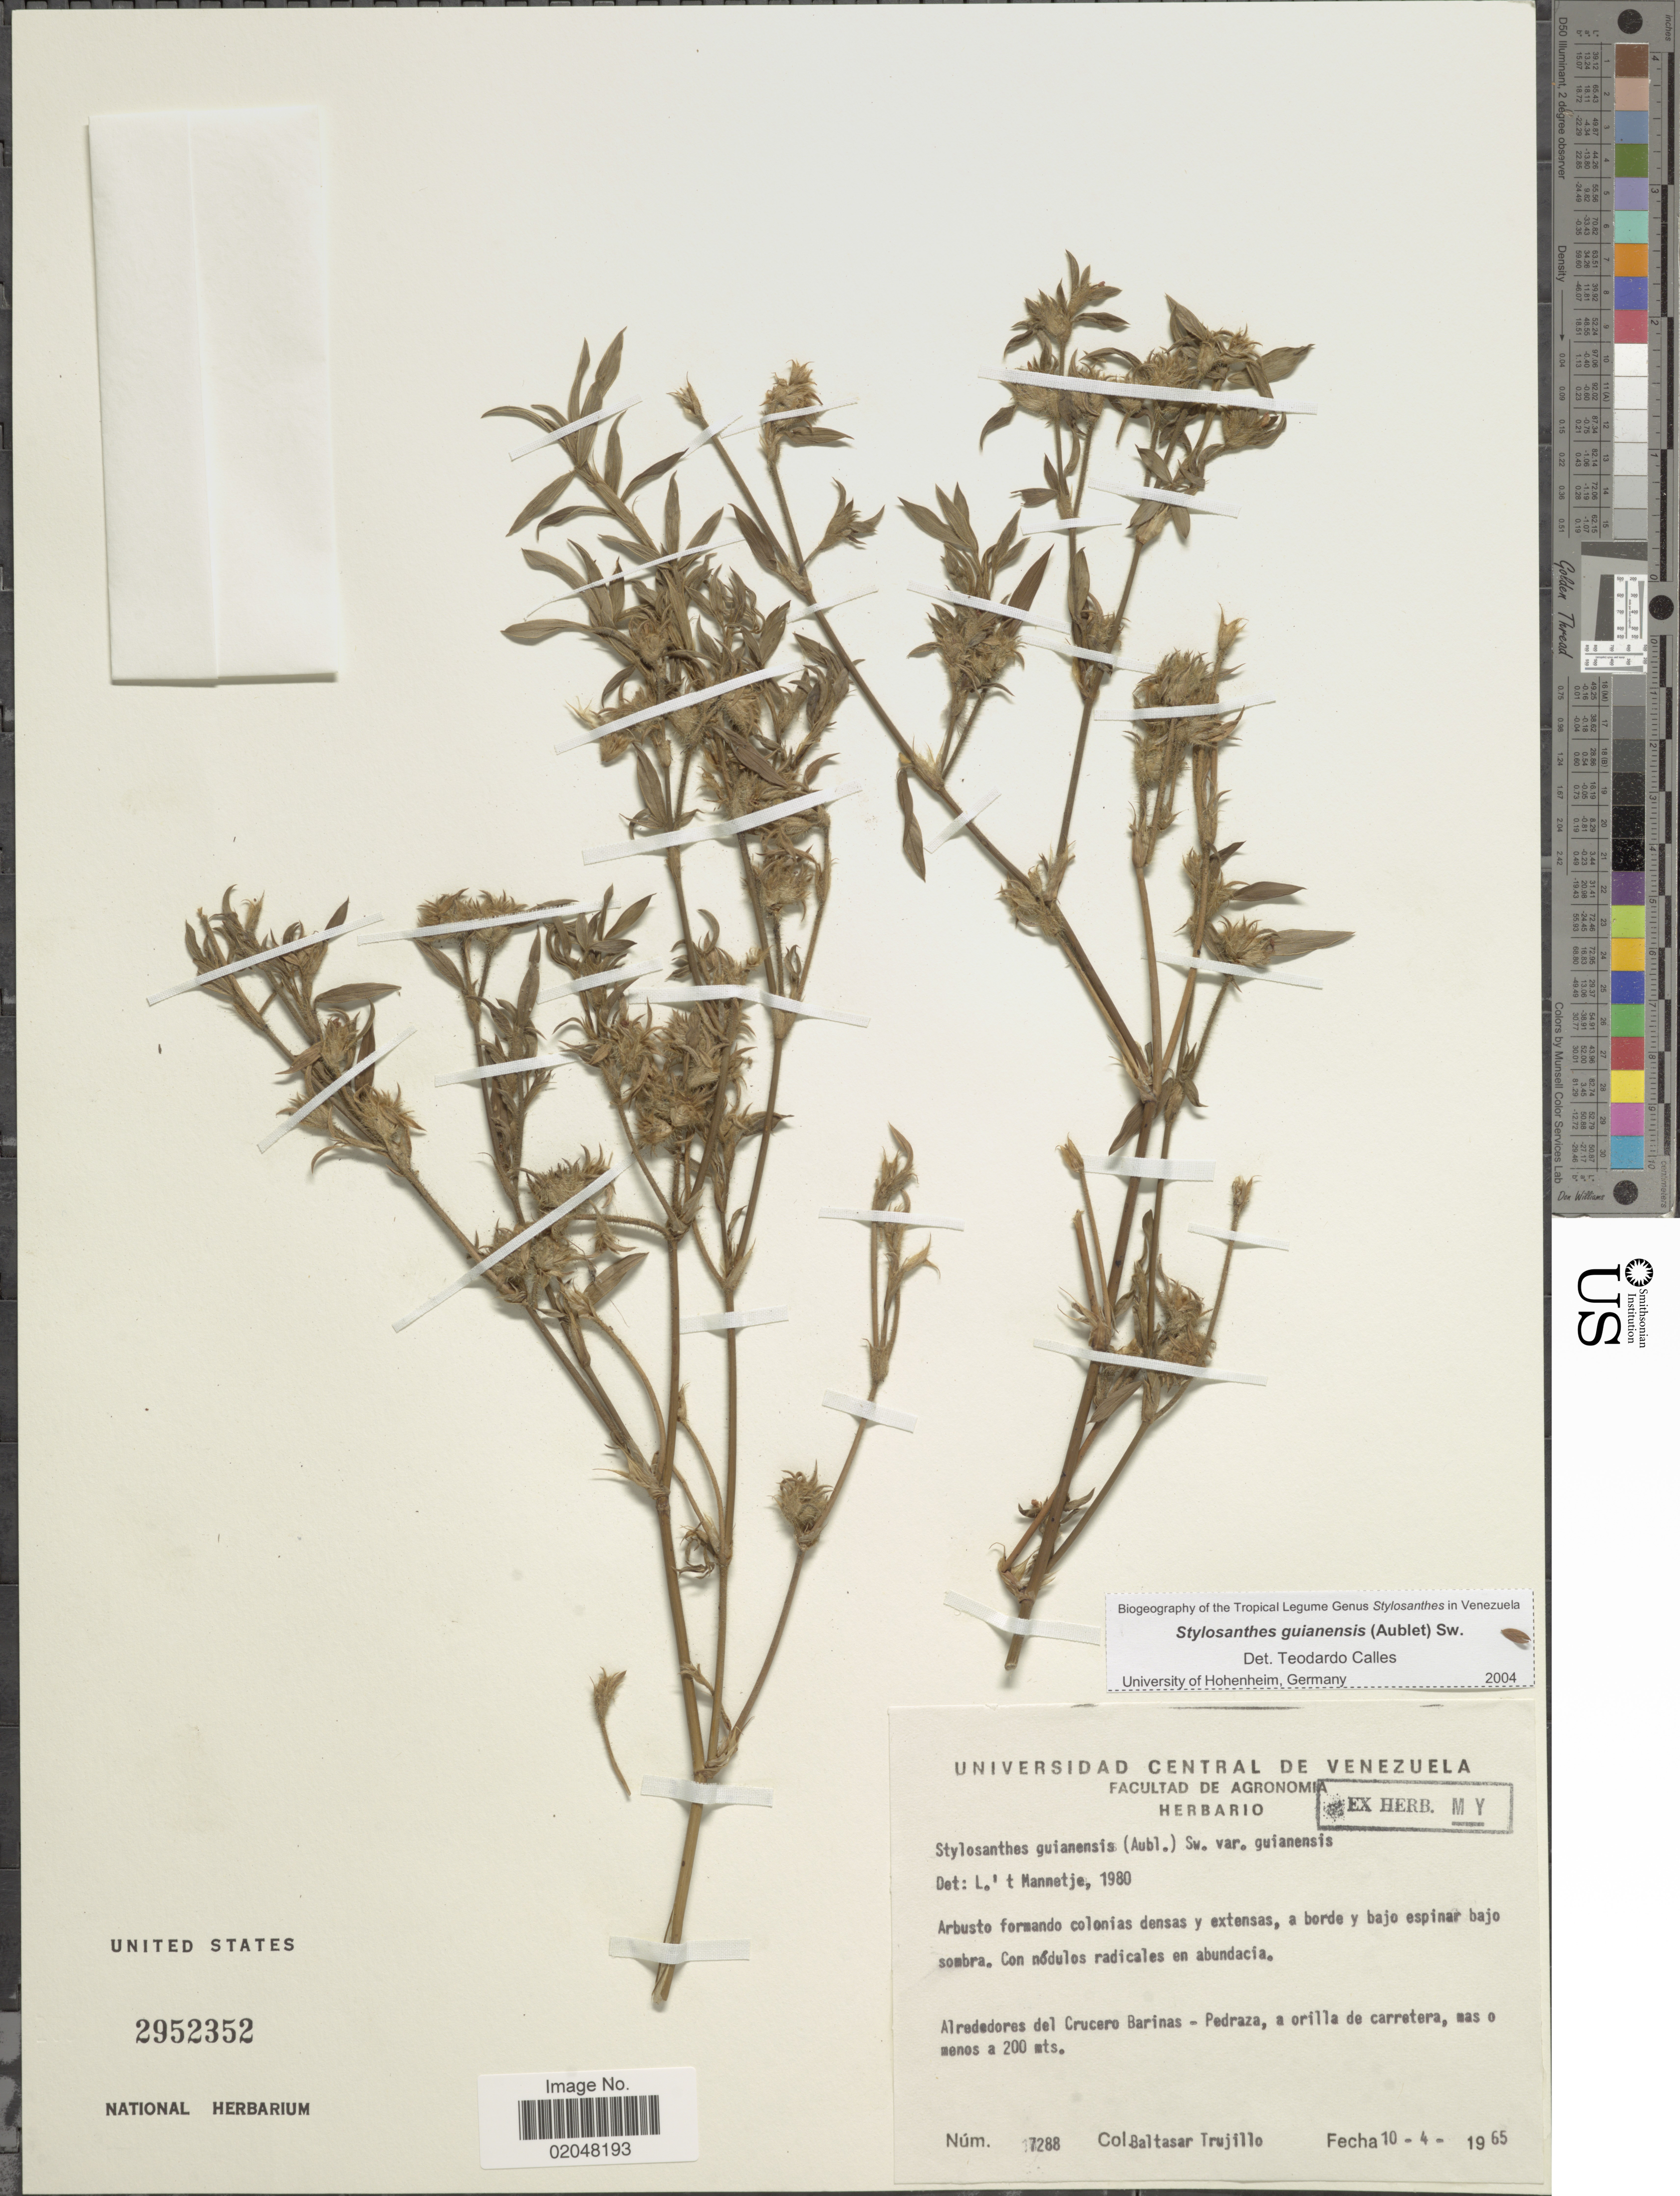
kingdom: Plantae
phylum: Tracheophyta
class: Magnoliopsida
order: Fabales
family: Fabaceae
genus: Stylosanthes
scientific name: Stylosanthes guianensis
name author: (Aubl.) Sw.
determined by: Calles, T.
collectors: B. Trujillo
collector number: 7288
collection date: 1965-04-10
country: Venezuela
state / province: Barinas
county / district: Pedraza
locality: Alrededores del Crucero Barinas-Pedraza, a orilla de carretera.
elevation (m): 200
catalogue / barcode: US 2952352